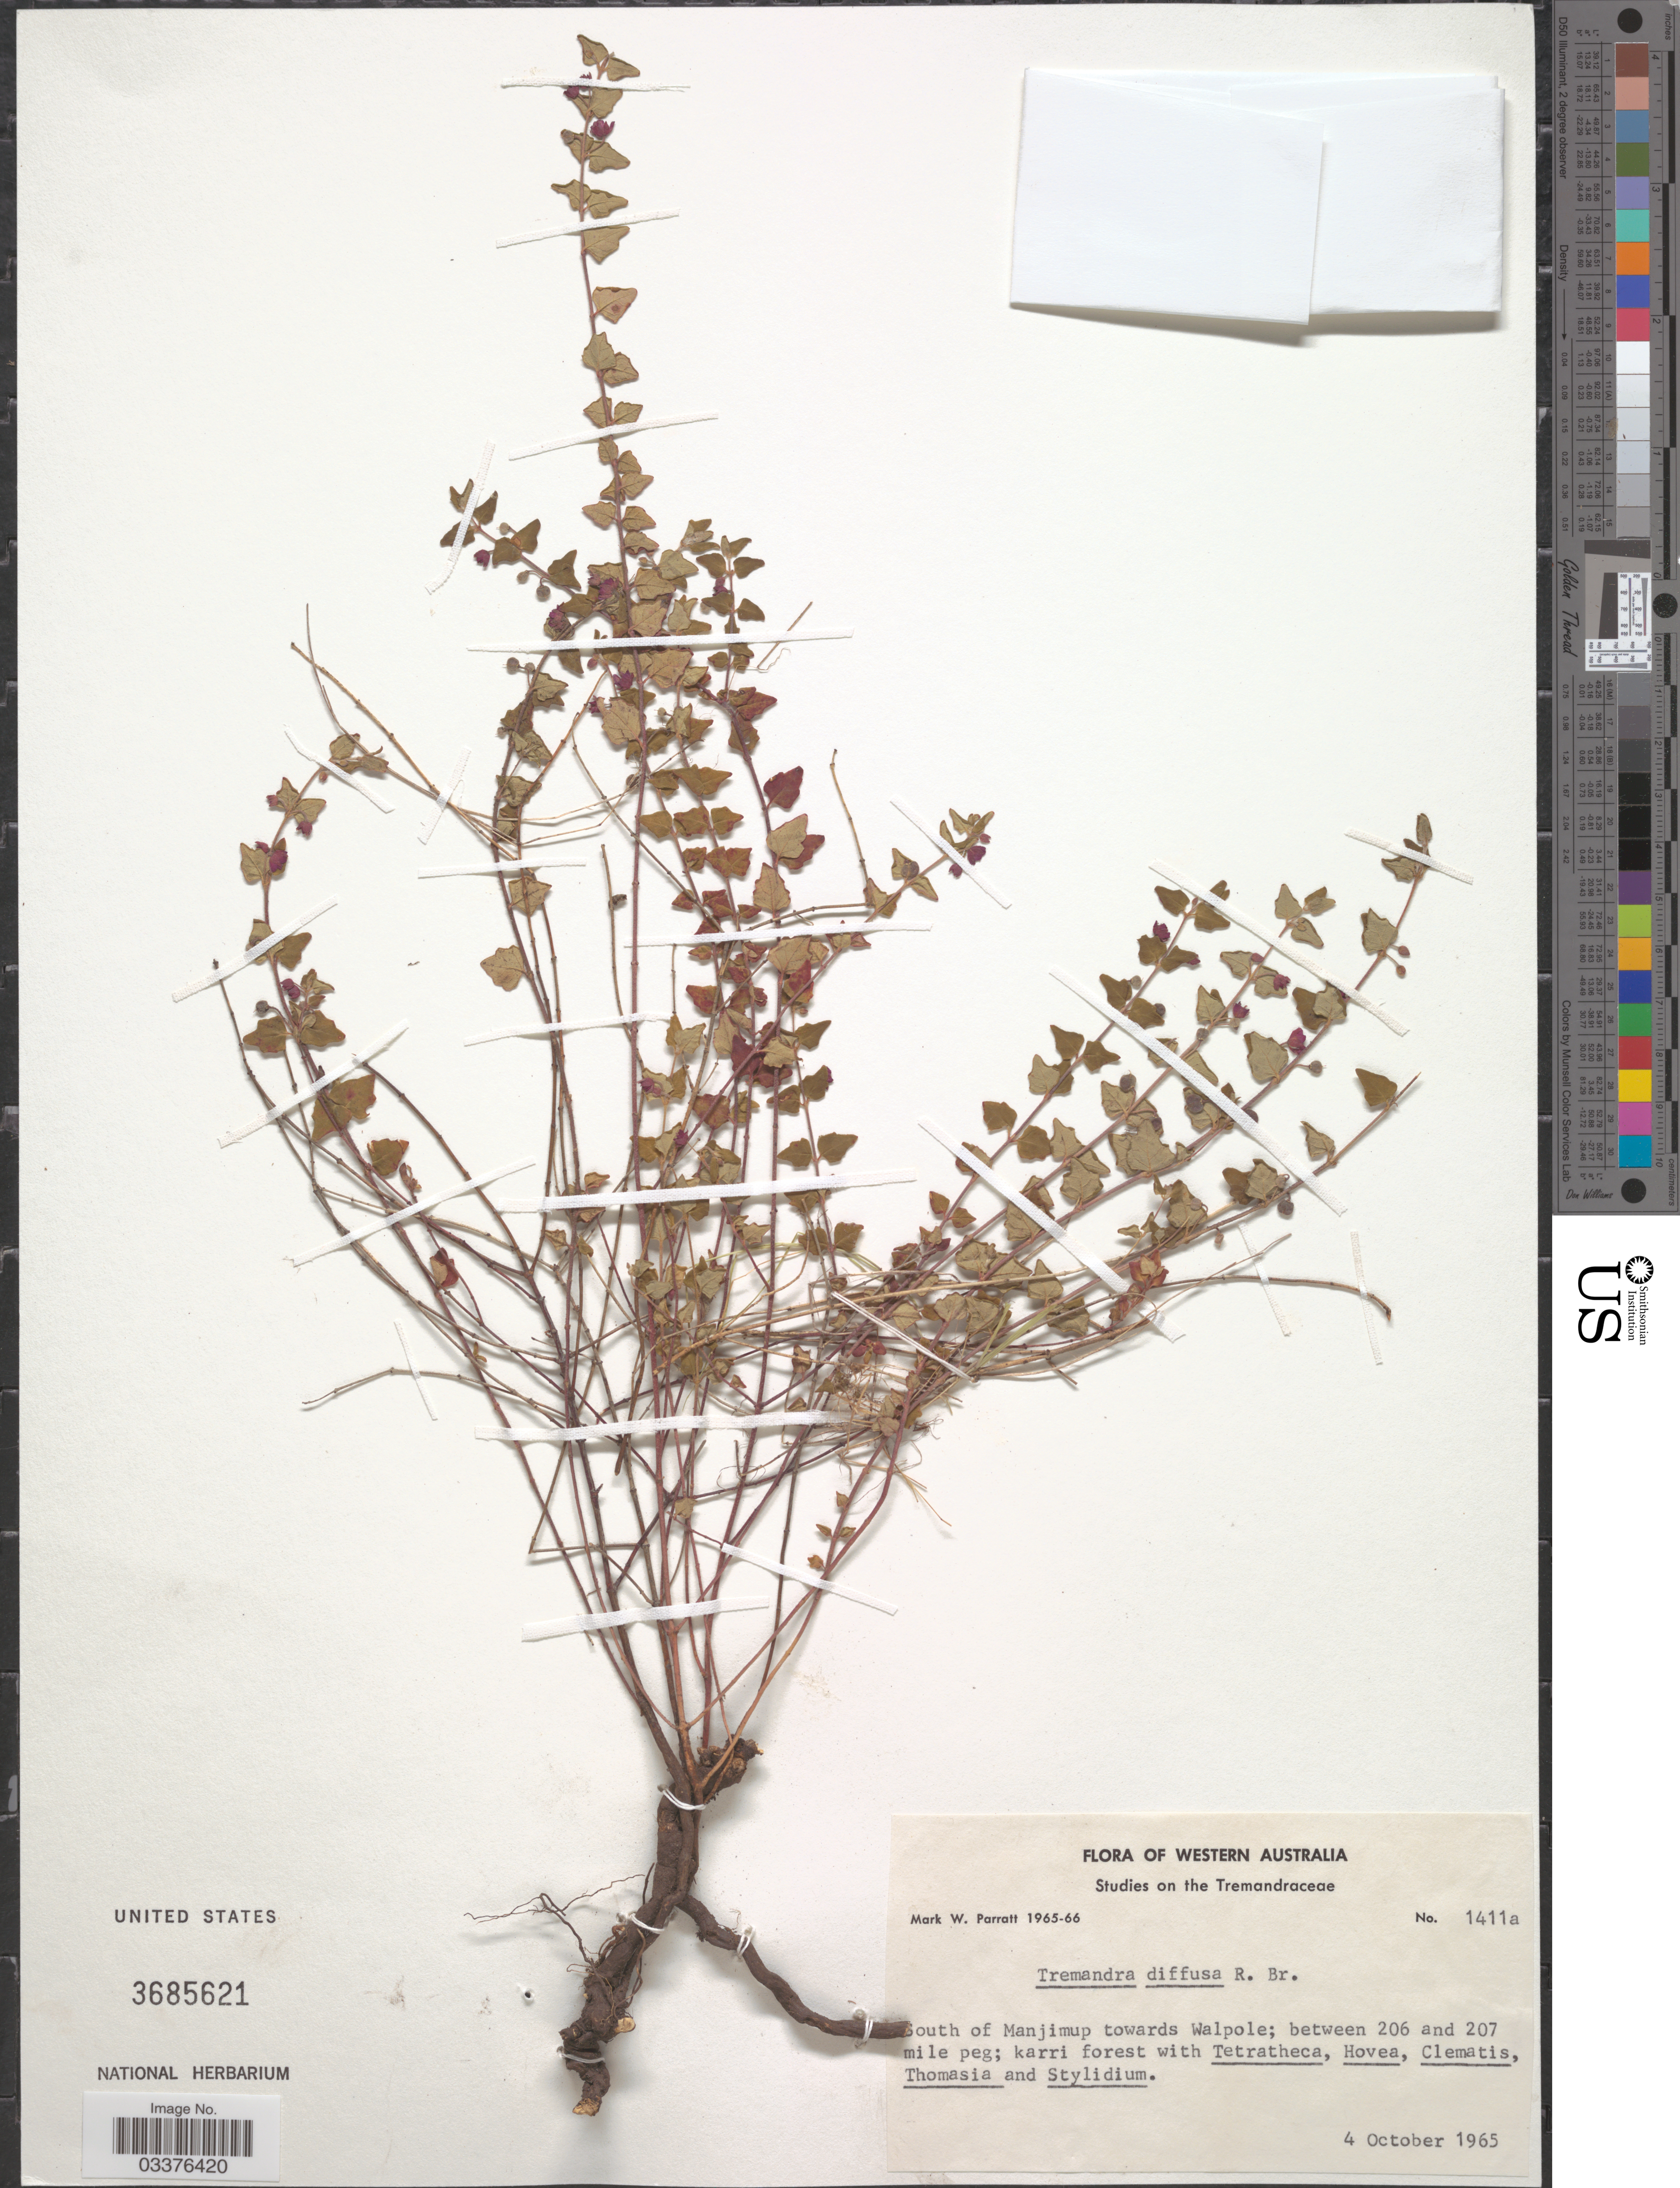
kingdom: Plantae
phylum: Tracheophyta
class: Magnoliopsida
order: Oxalidales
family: Elaeocarpaceae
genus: Tremandra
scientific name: Tremandra diffusa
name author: R. Br. ex DC.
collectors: M. Parratt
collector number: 1411a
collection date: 1965-10-04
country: Australia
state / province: Western Australia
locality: South of Majimup towards Walpole; between 206 and 207 mile peg.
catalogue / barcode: US 3685621